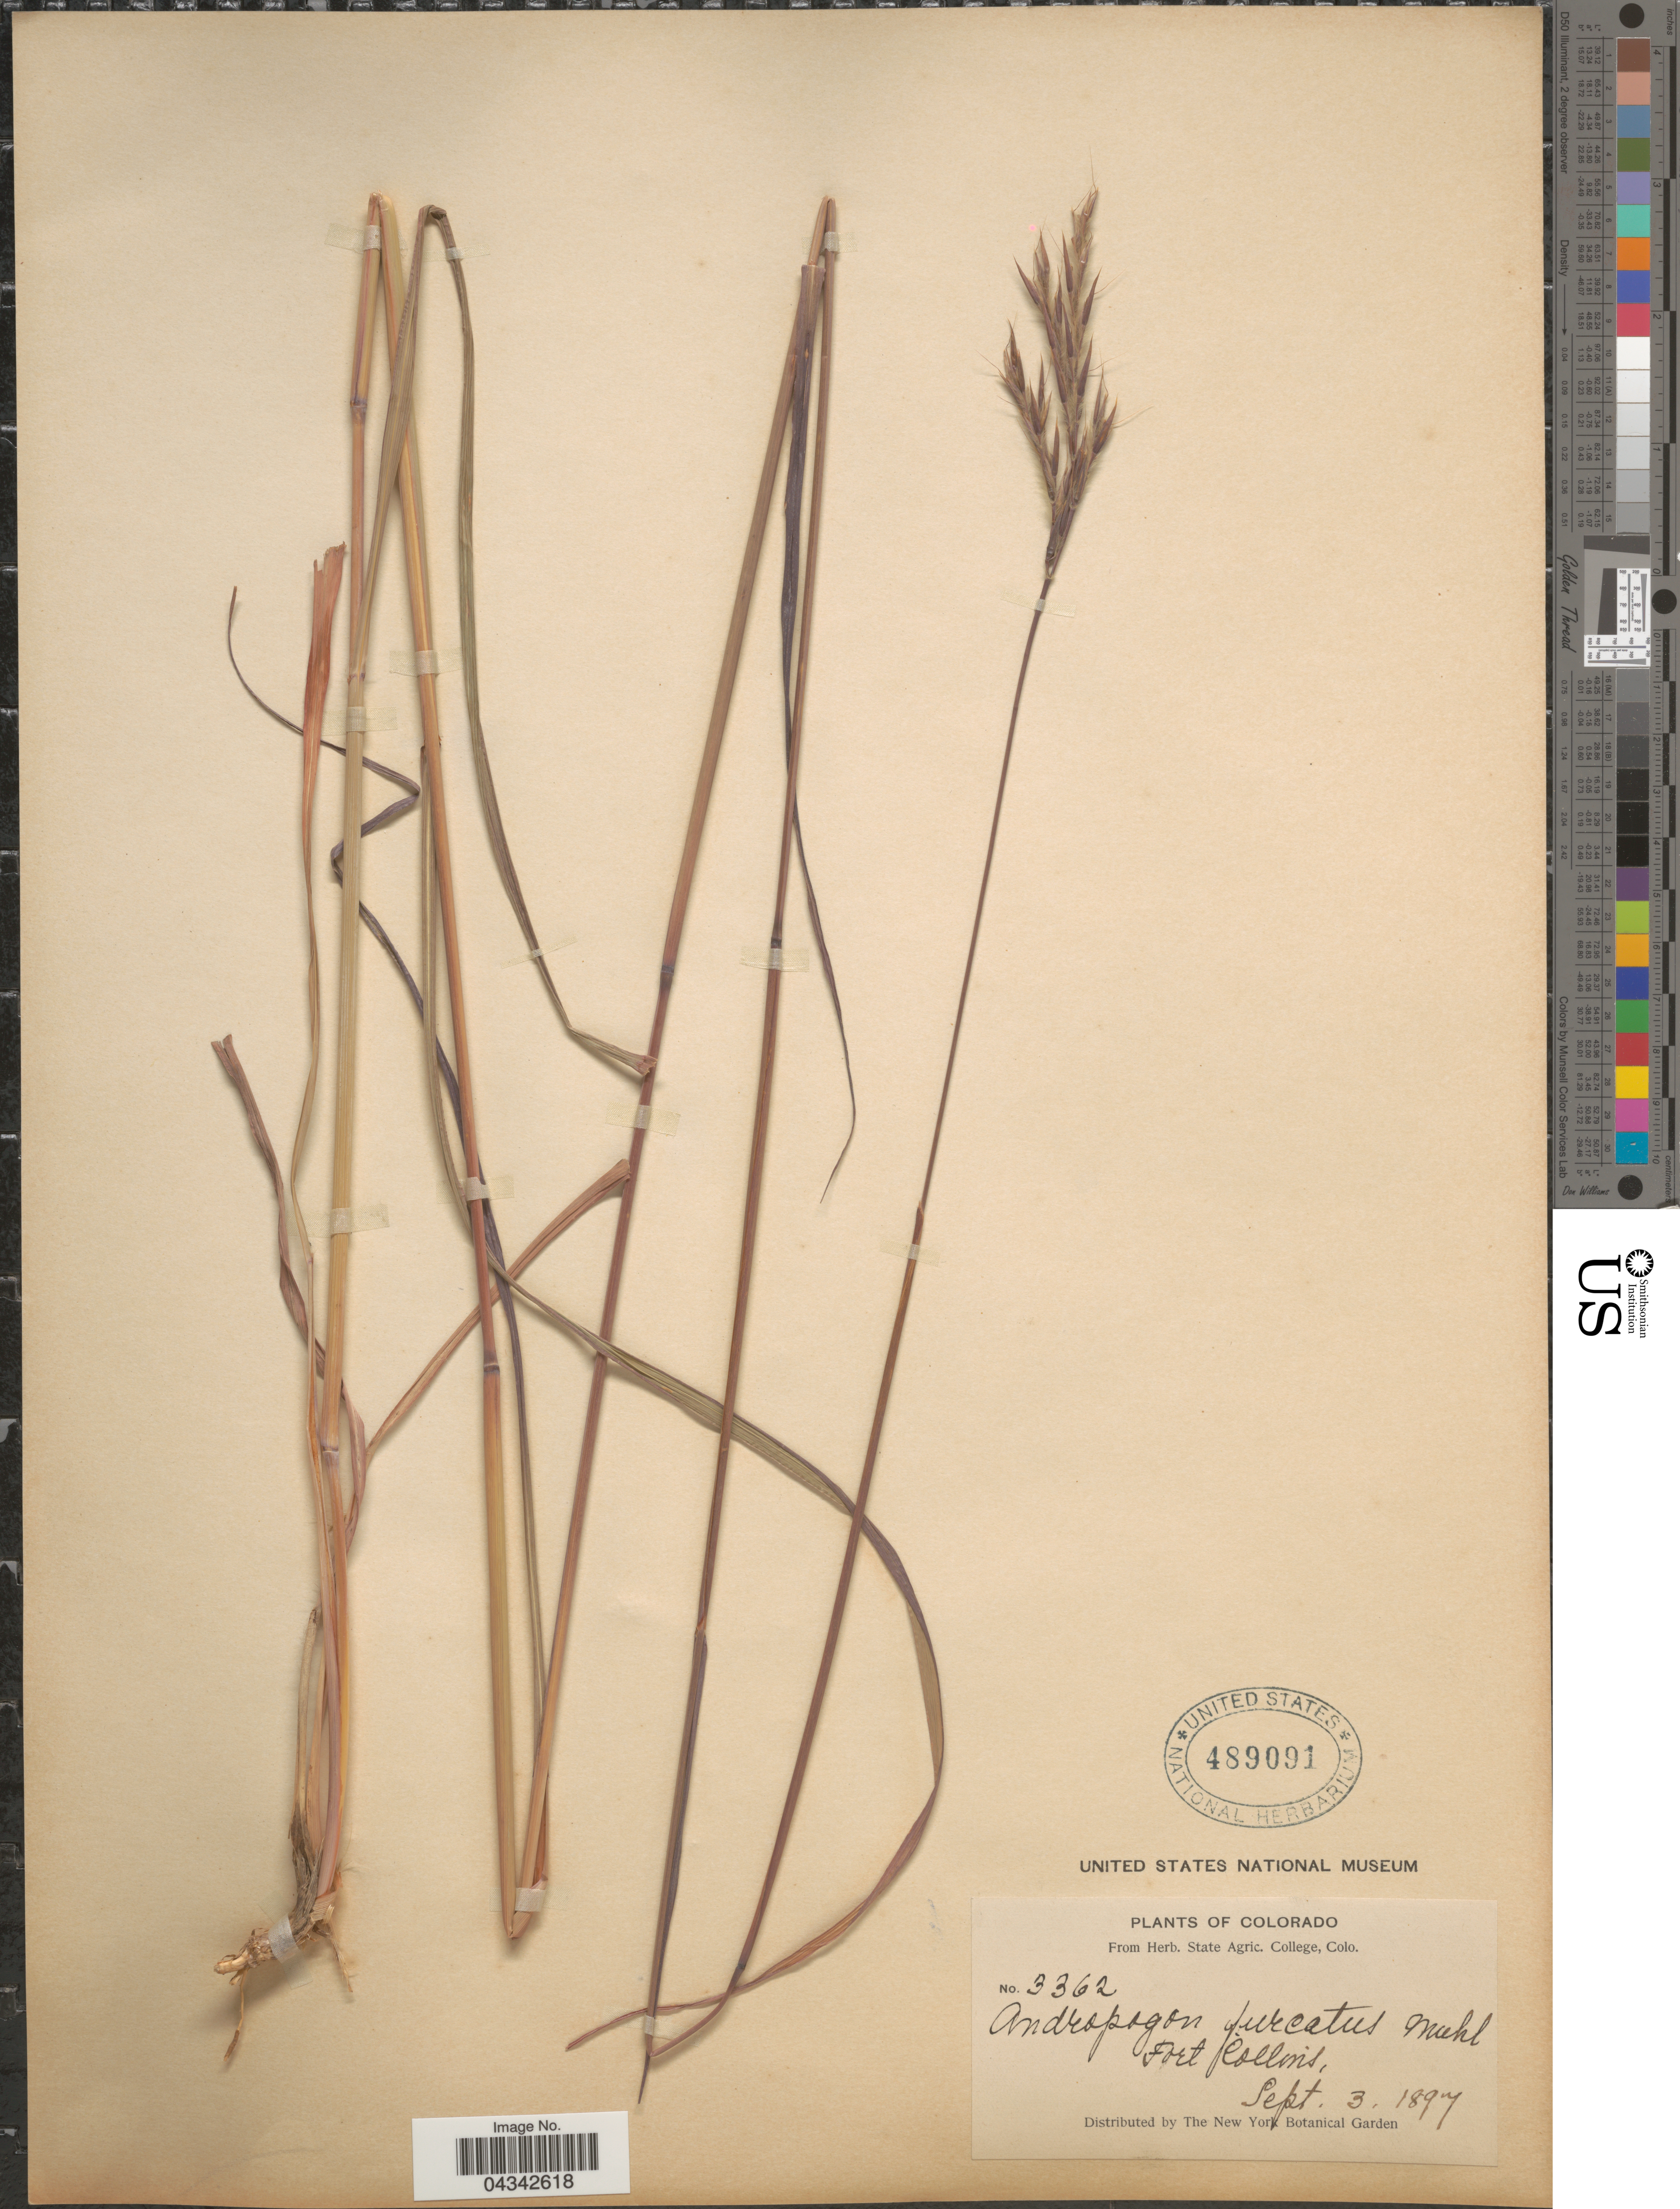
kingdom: Plantae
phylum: Tracheophyta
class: Liliopsida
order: Poales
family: Poaceae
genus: Andropogon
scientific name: Andropogon gerardii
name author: Vitman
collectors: ex herb. State Agric. College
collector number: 3362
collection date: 1897-09-03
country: United States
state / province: Colorado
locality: Fort Collins.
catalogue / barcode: US 489091